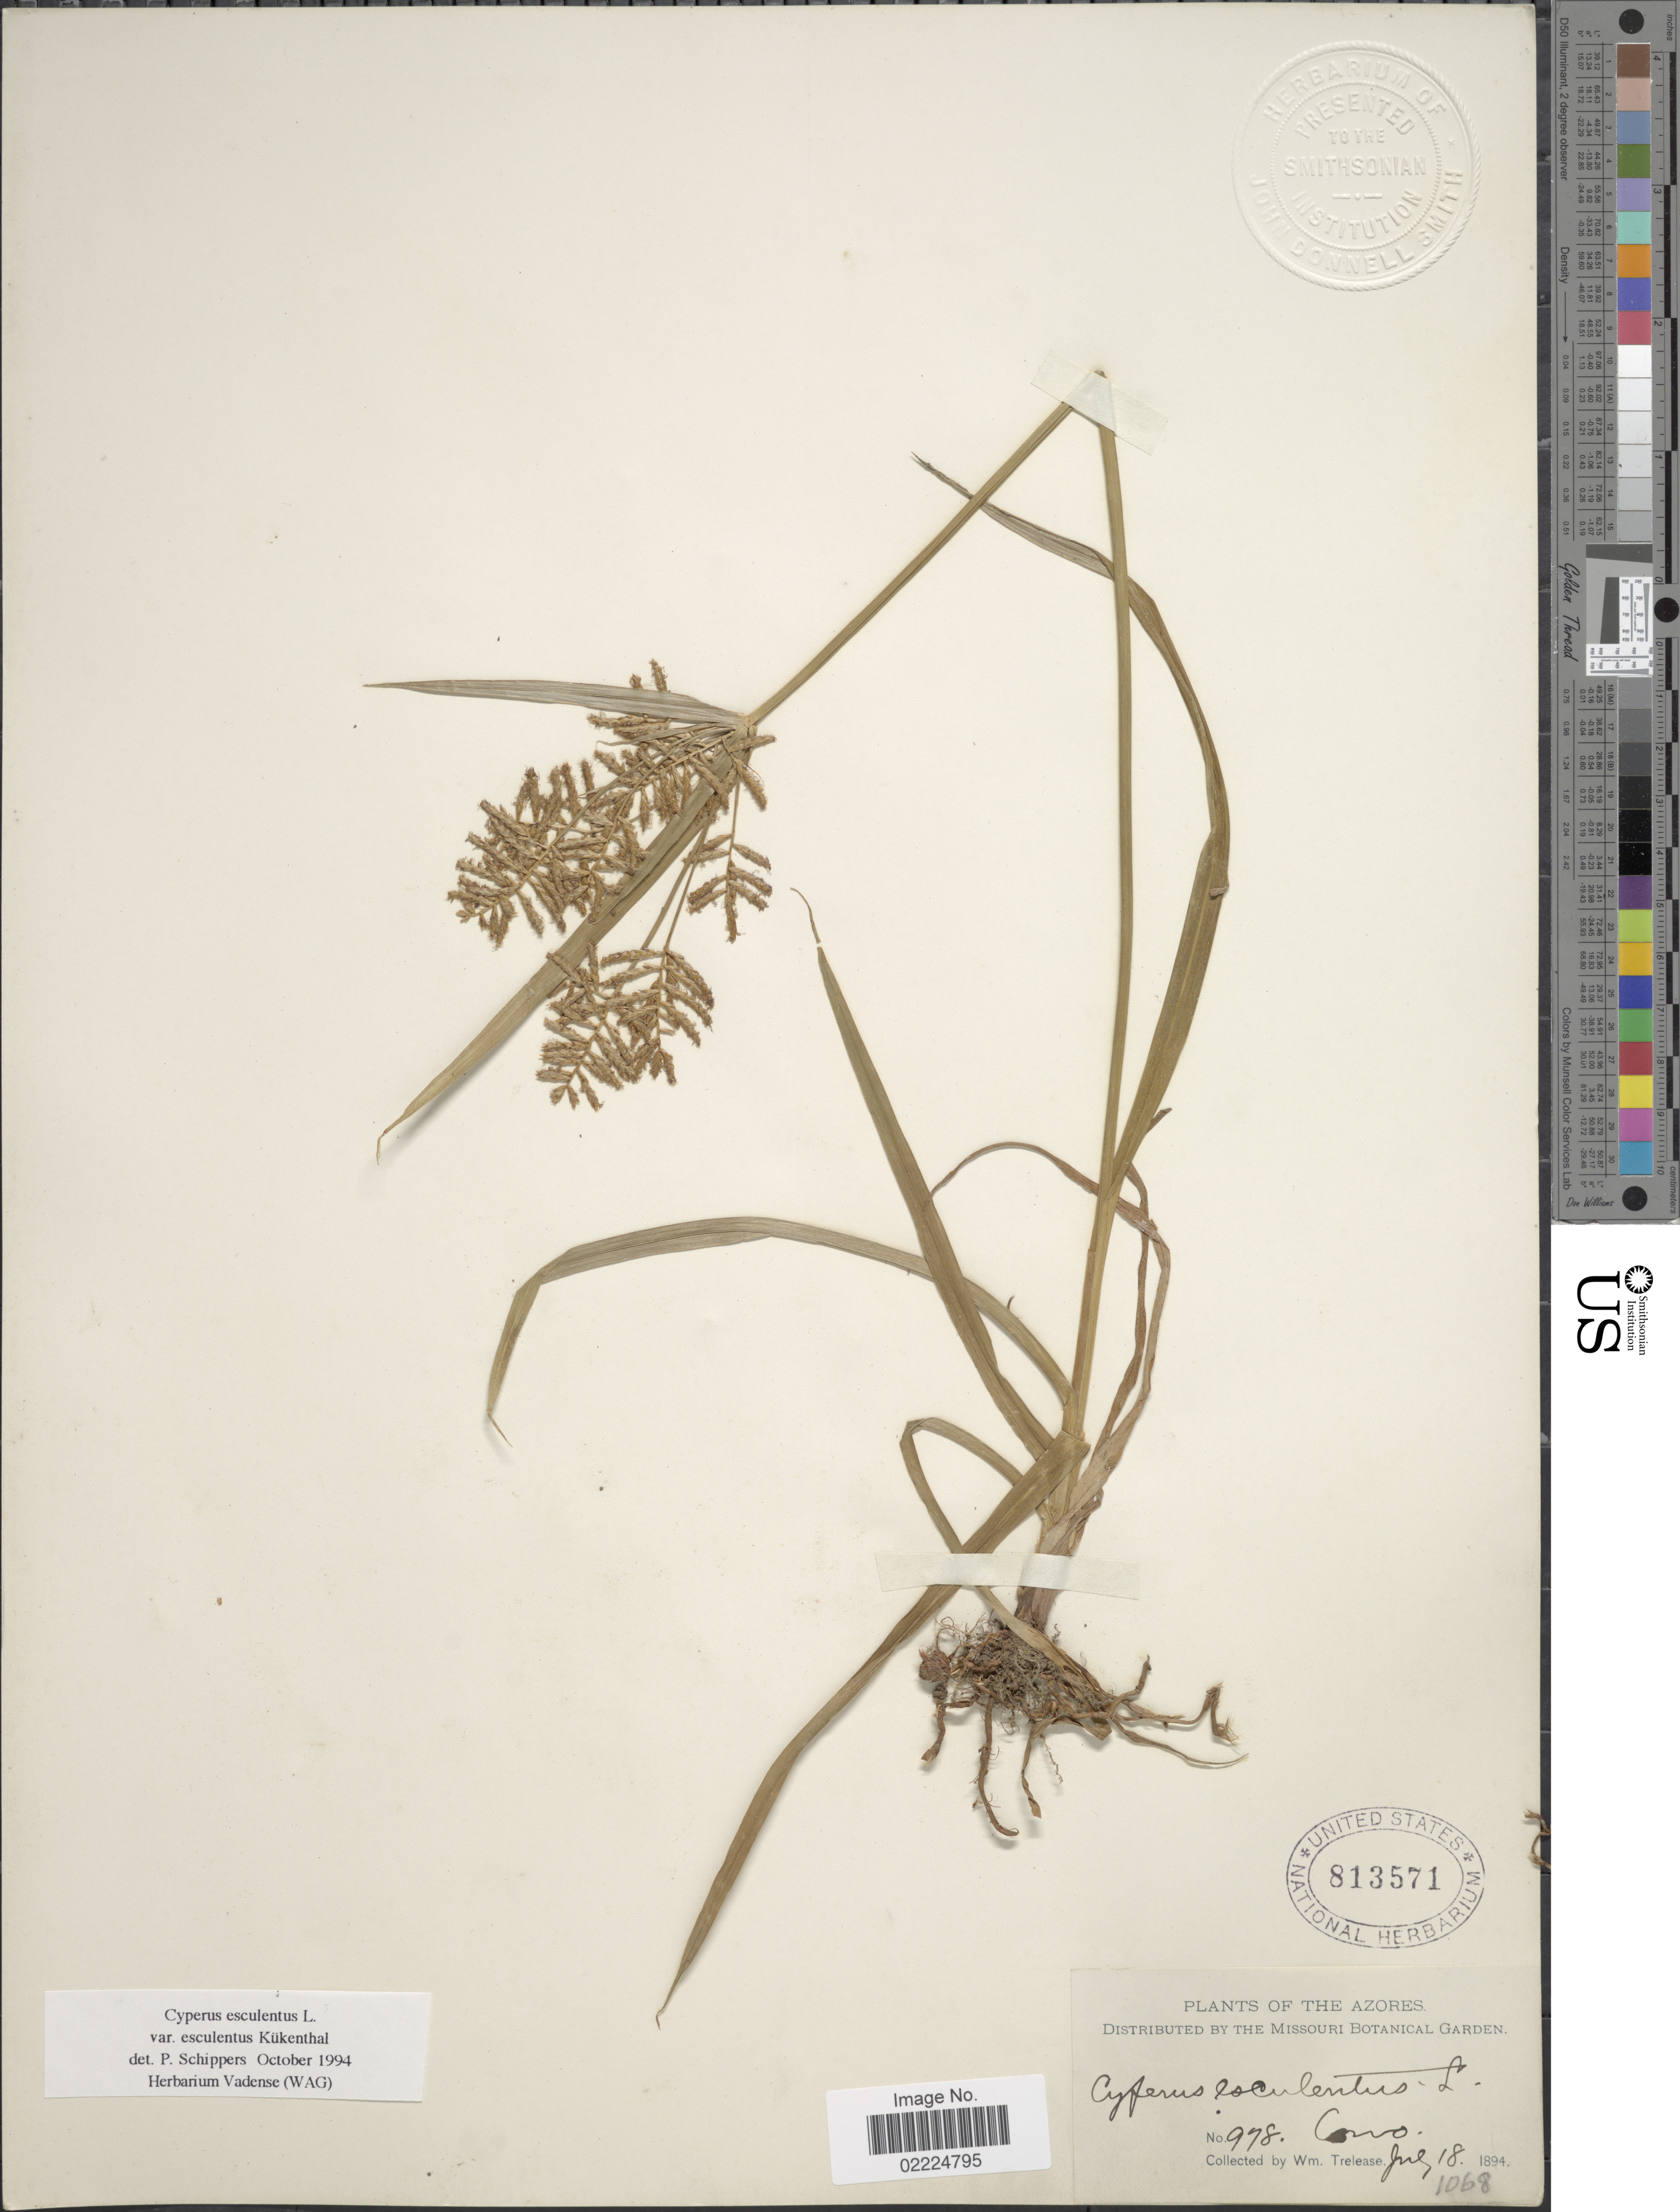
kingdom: Plantae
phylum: Tracheophyta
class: Liliopsida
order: Poales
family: Cyperaceae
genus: Cyperus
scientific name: Cyperus esculentus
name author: L.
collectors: W. Trelease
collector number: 978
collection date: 1894-07-18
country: Portugal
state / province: Azores (Aut. Reg.)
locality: Corvo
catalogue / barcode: US 813571